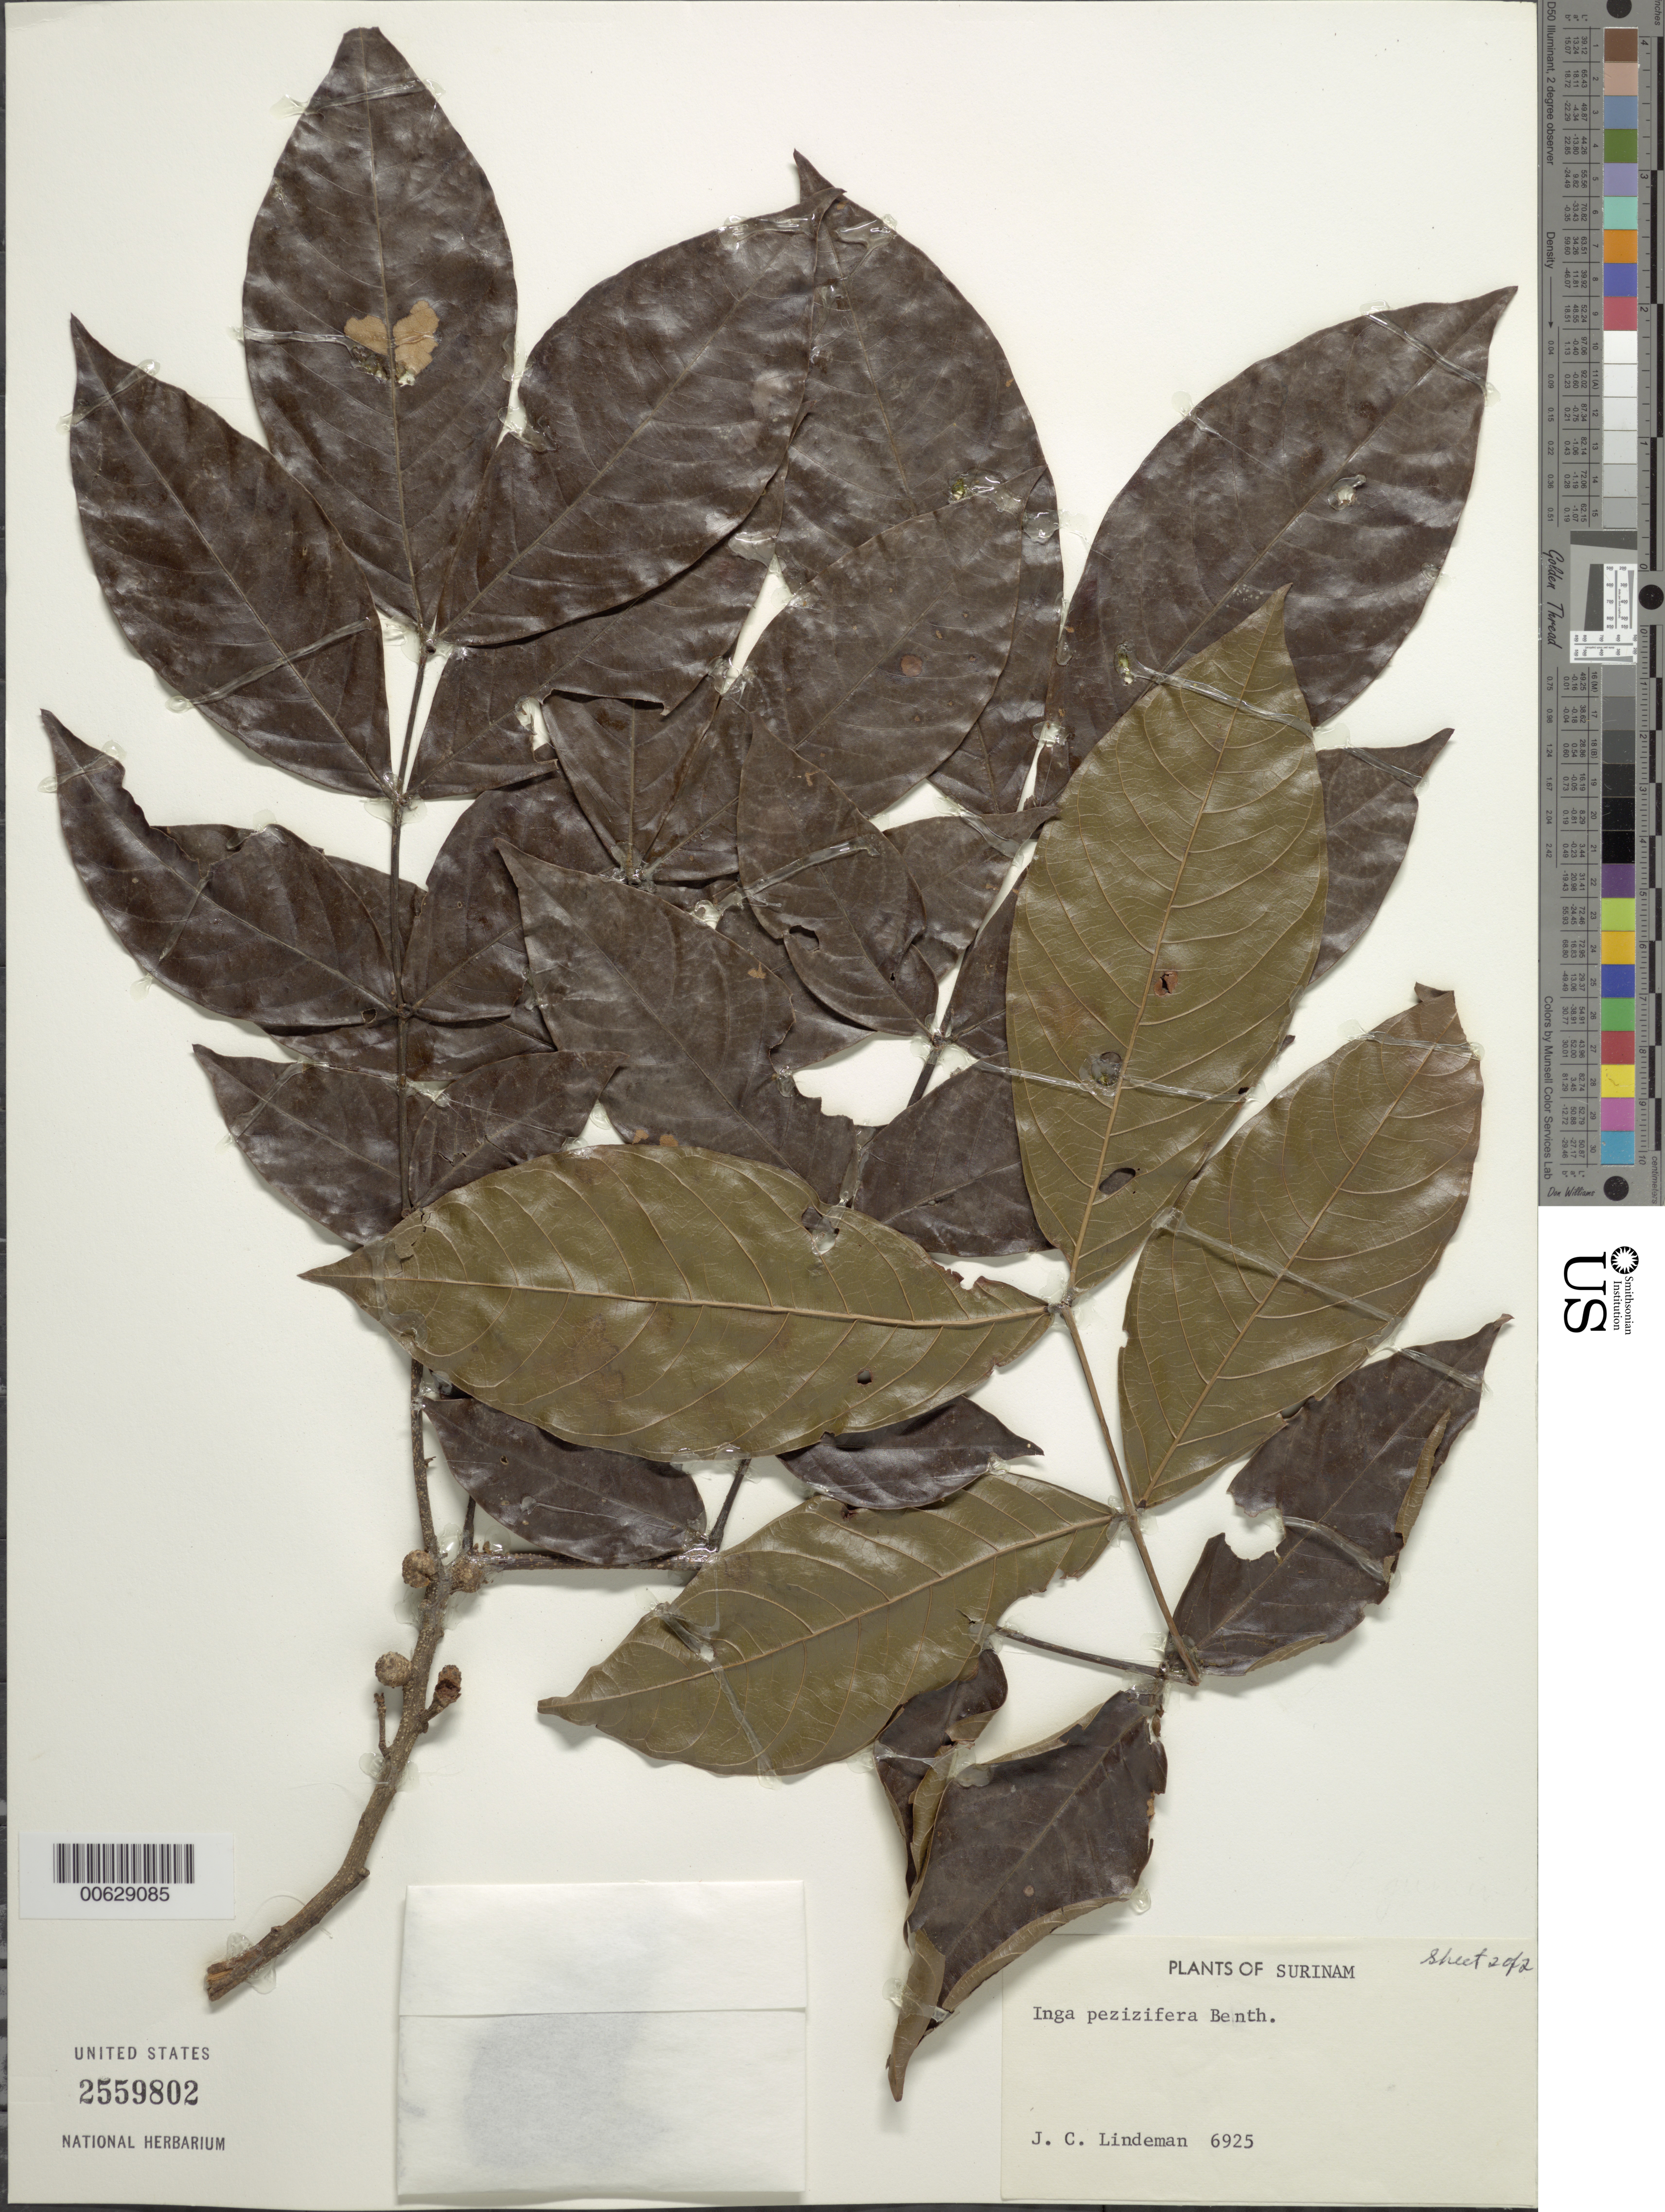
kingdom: Plantae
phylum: Tracheophyta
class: Magnoliopsida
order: Fabales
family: Fabaceae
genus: Inga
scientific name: Inga pezizifera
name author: Benth.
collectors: J. C. Lindeman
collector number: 6925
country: Suriname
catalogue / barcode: US 2559802